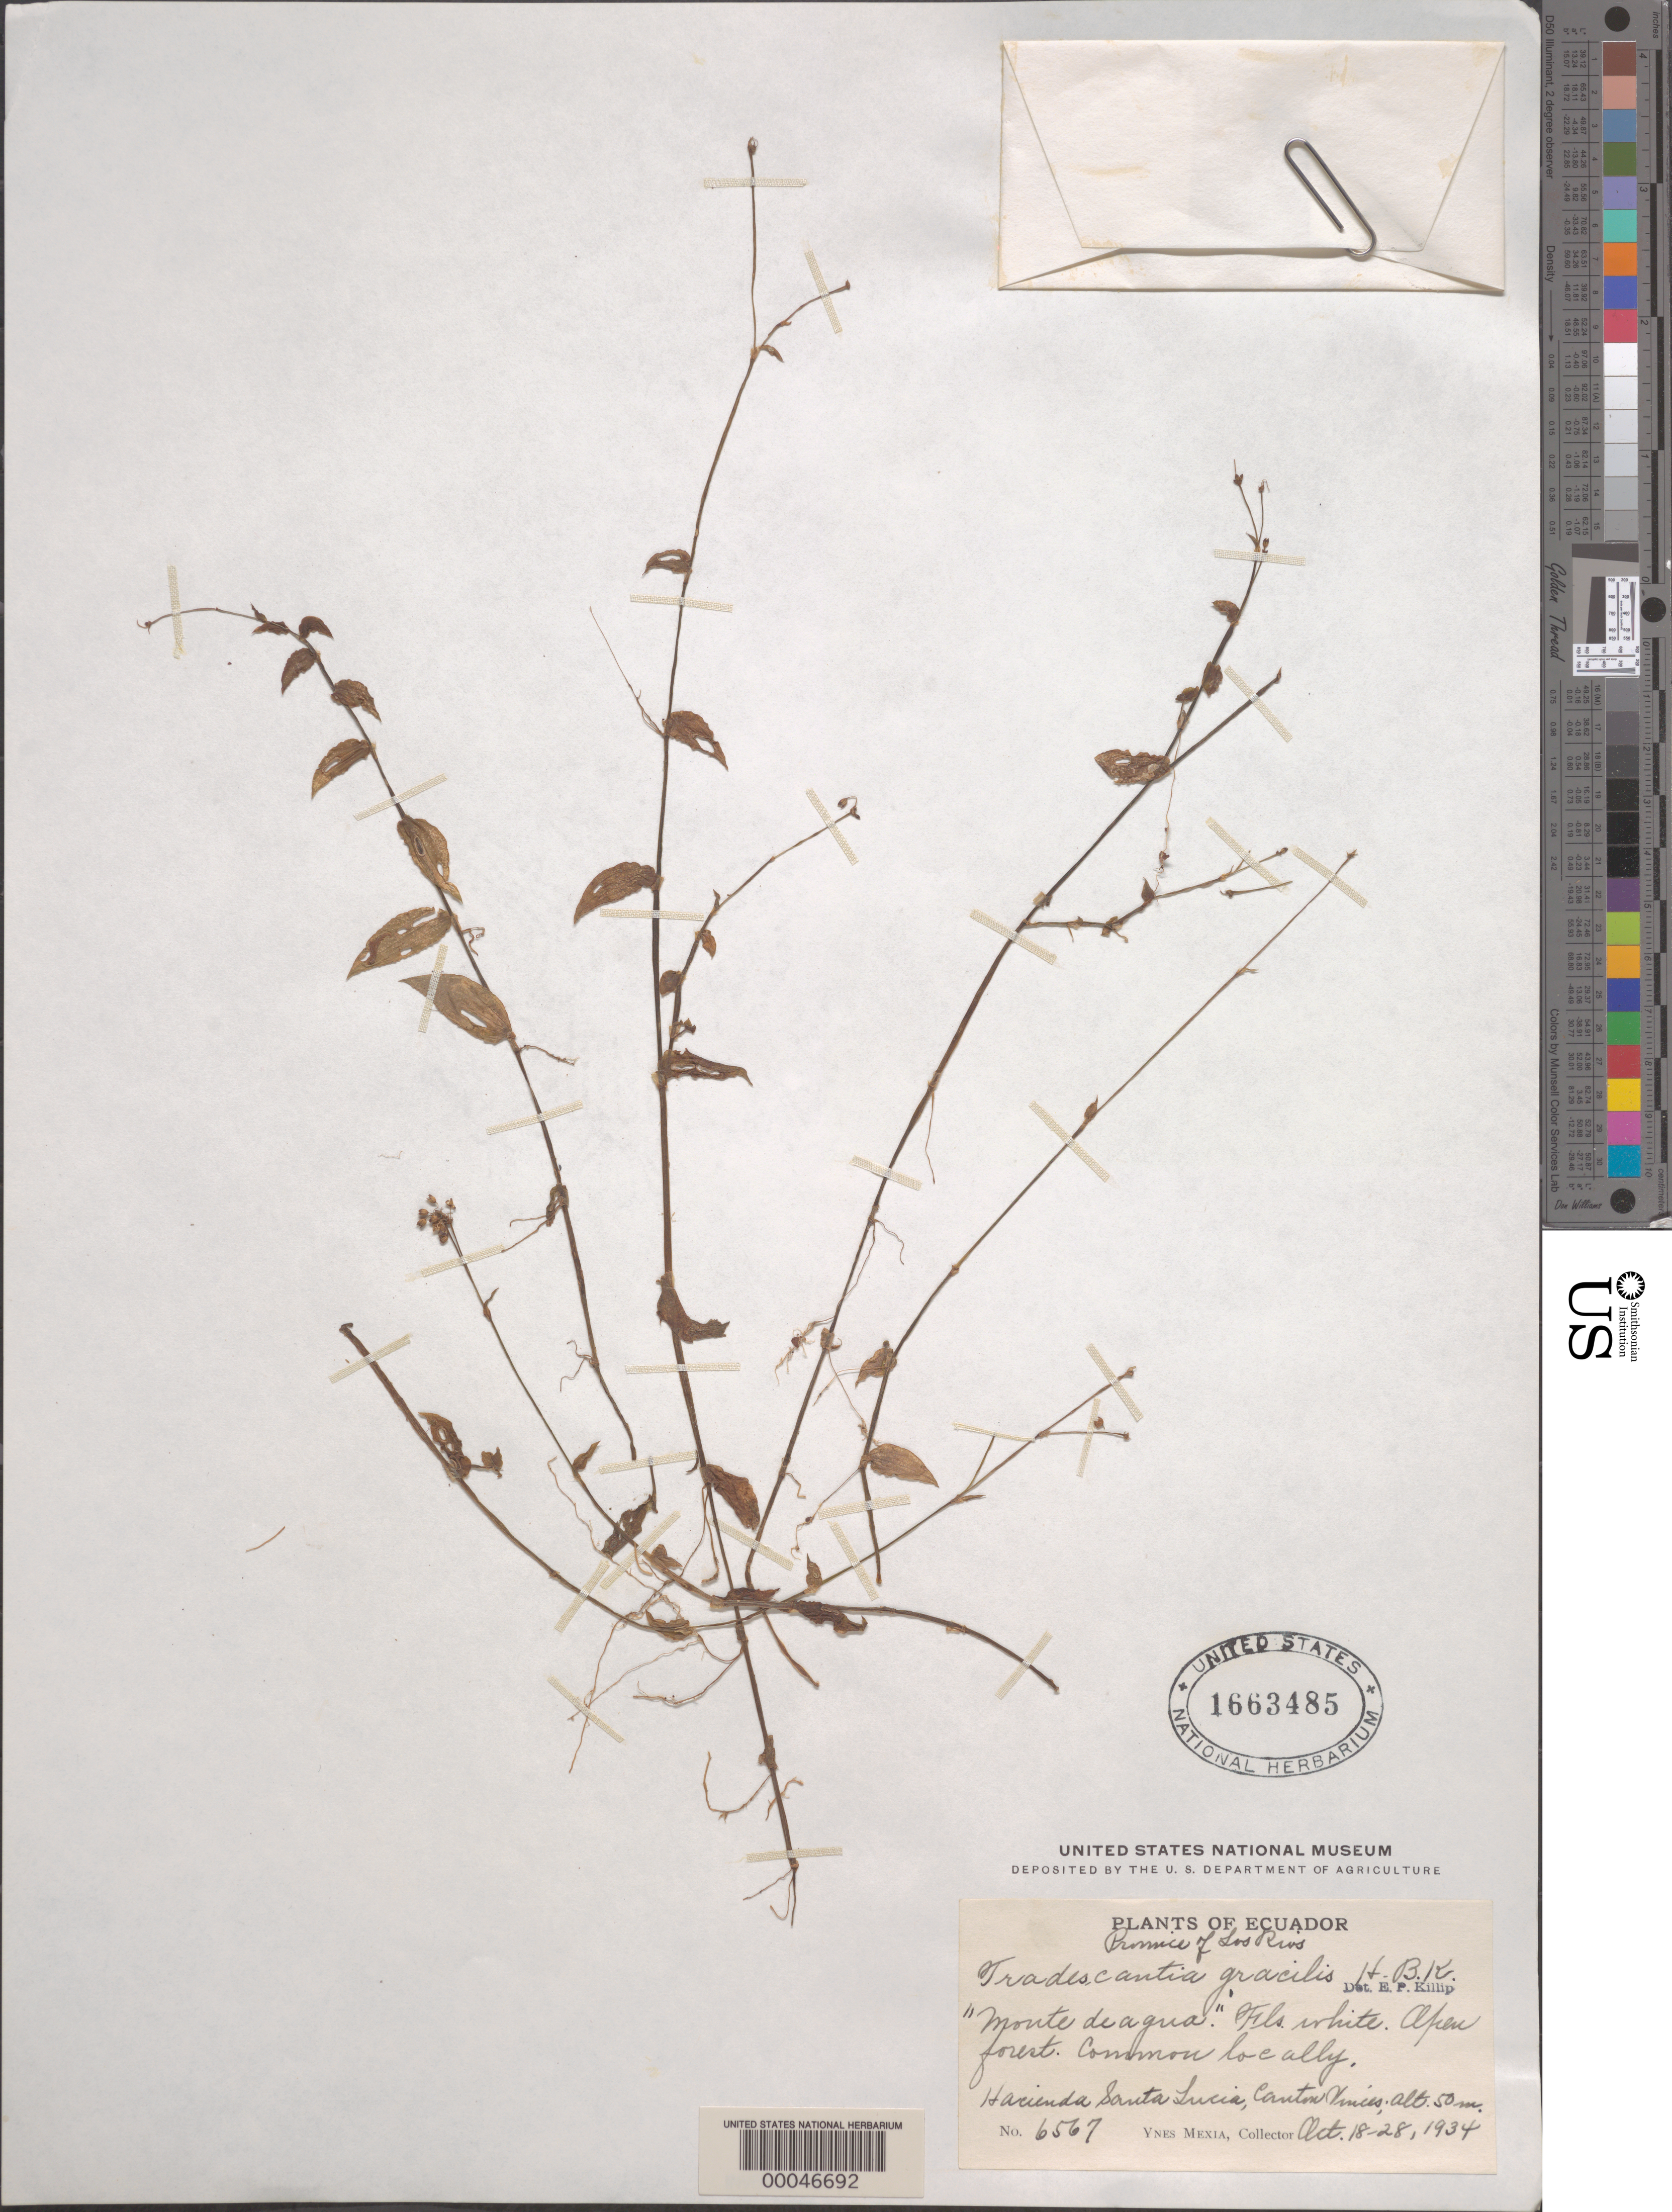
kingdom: Plantae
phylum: Tracheophyta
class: Liliopsida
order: Commelinales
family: Commelinaceae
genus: Callisia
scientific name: Callisia cordifolia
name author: (Sw.) E.S. Anderson & Woodson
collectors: Y. Mexia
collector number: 6567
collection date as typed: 18 Oct 1934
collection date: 1934-10-18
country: Ecuador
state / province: Los Ríos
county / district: Vinces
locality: Hacienda Santa Lucia, Canton Vinces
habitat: Open forest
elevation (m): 50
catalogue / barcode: US 1663485